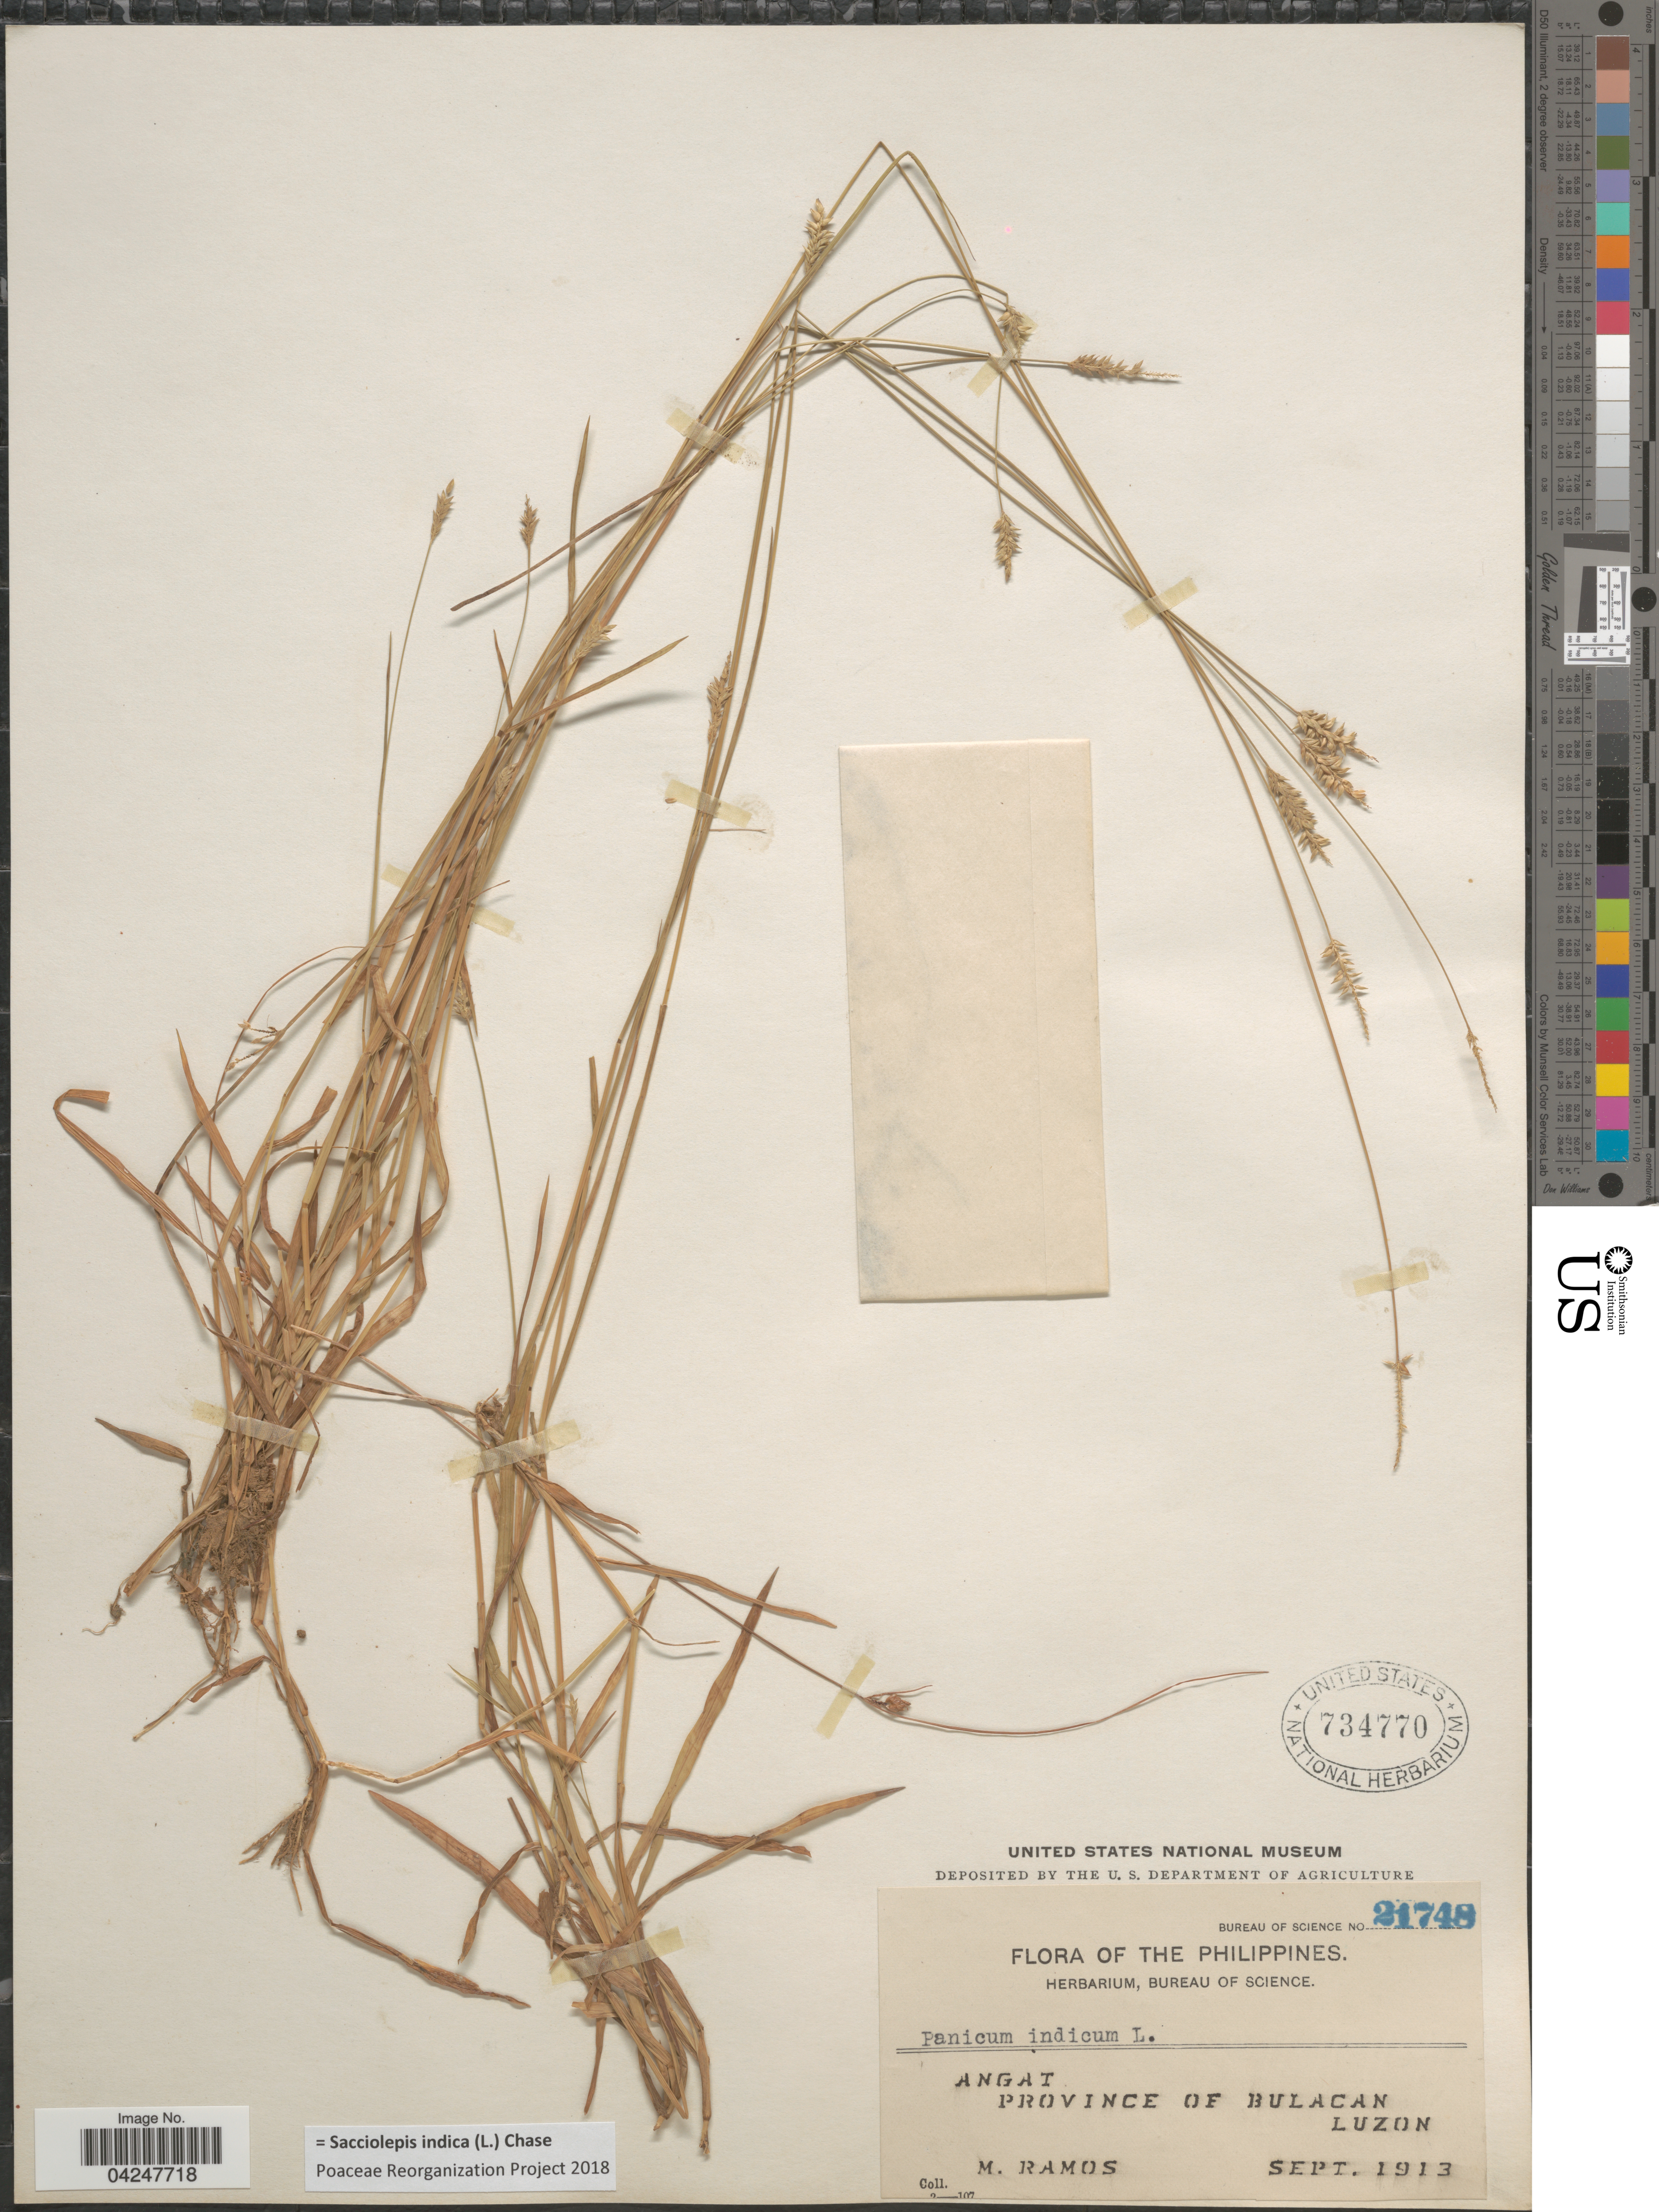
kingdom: Plantae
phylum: Tracheophyta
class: Liliopsida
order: Poales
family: Poaceae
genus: Sacciolepis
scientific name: Sacciolepis indica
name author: (L.) Chase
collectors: M. Ramos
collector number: Bureau of Science 21748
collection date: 1913-09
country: Philippines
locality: Angat Province of Bulacan.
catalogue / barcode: US 734770